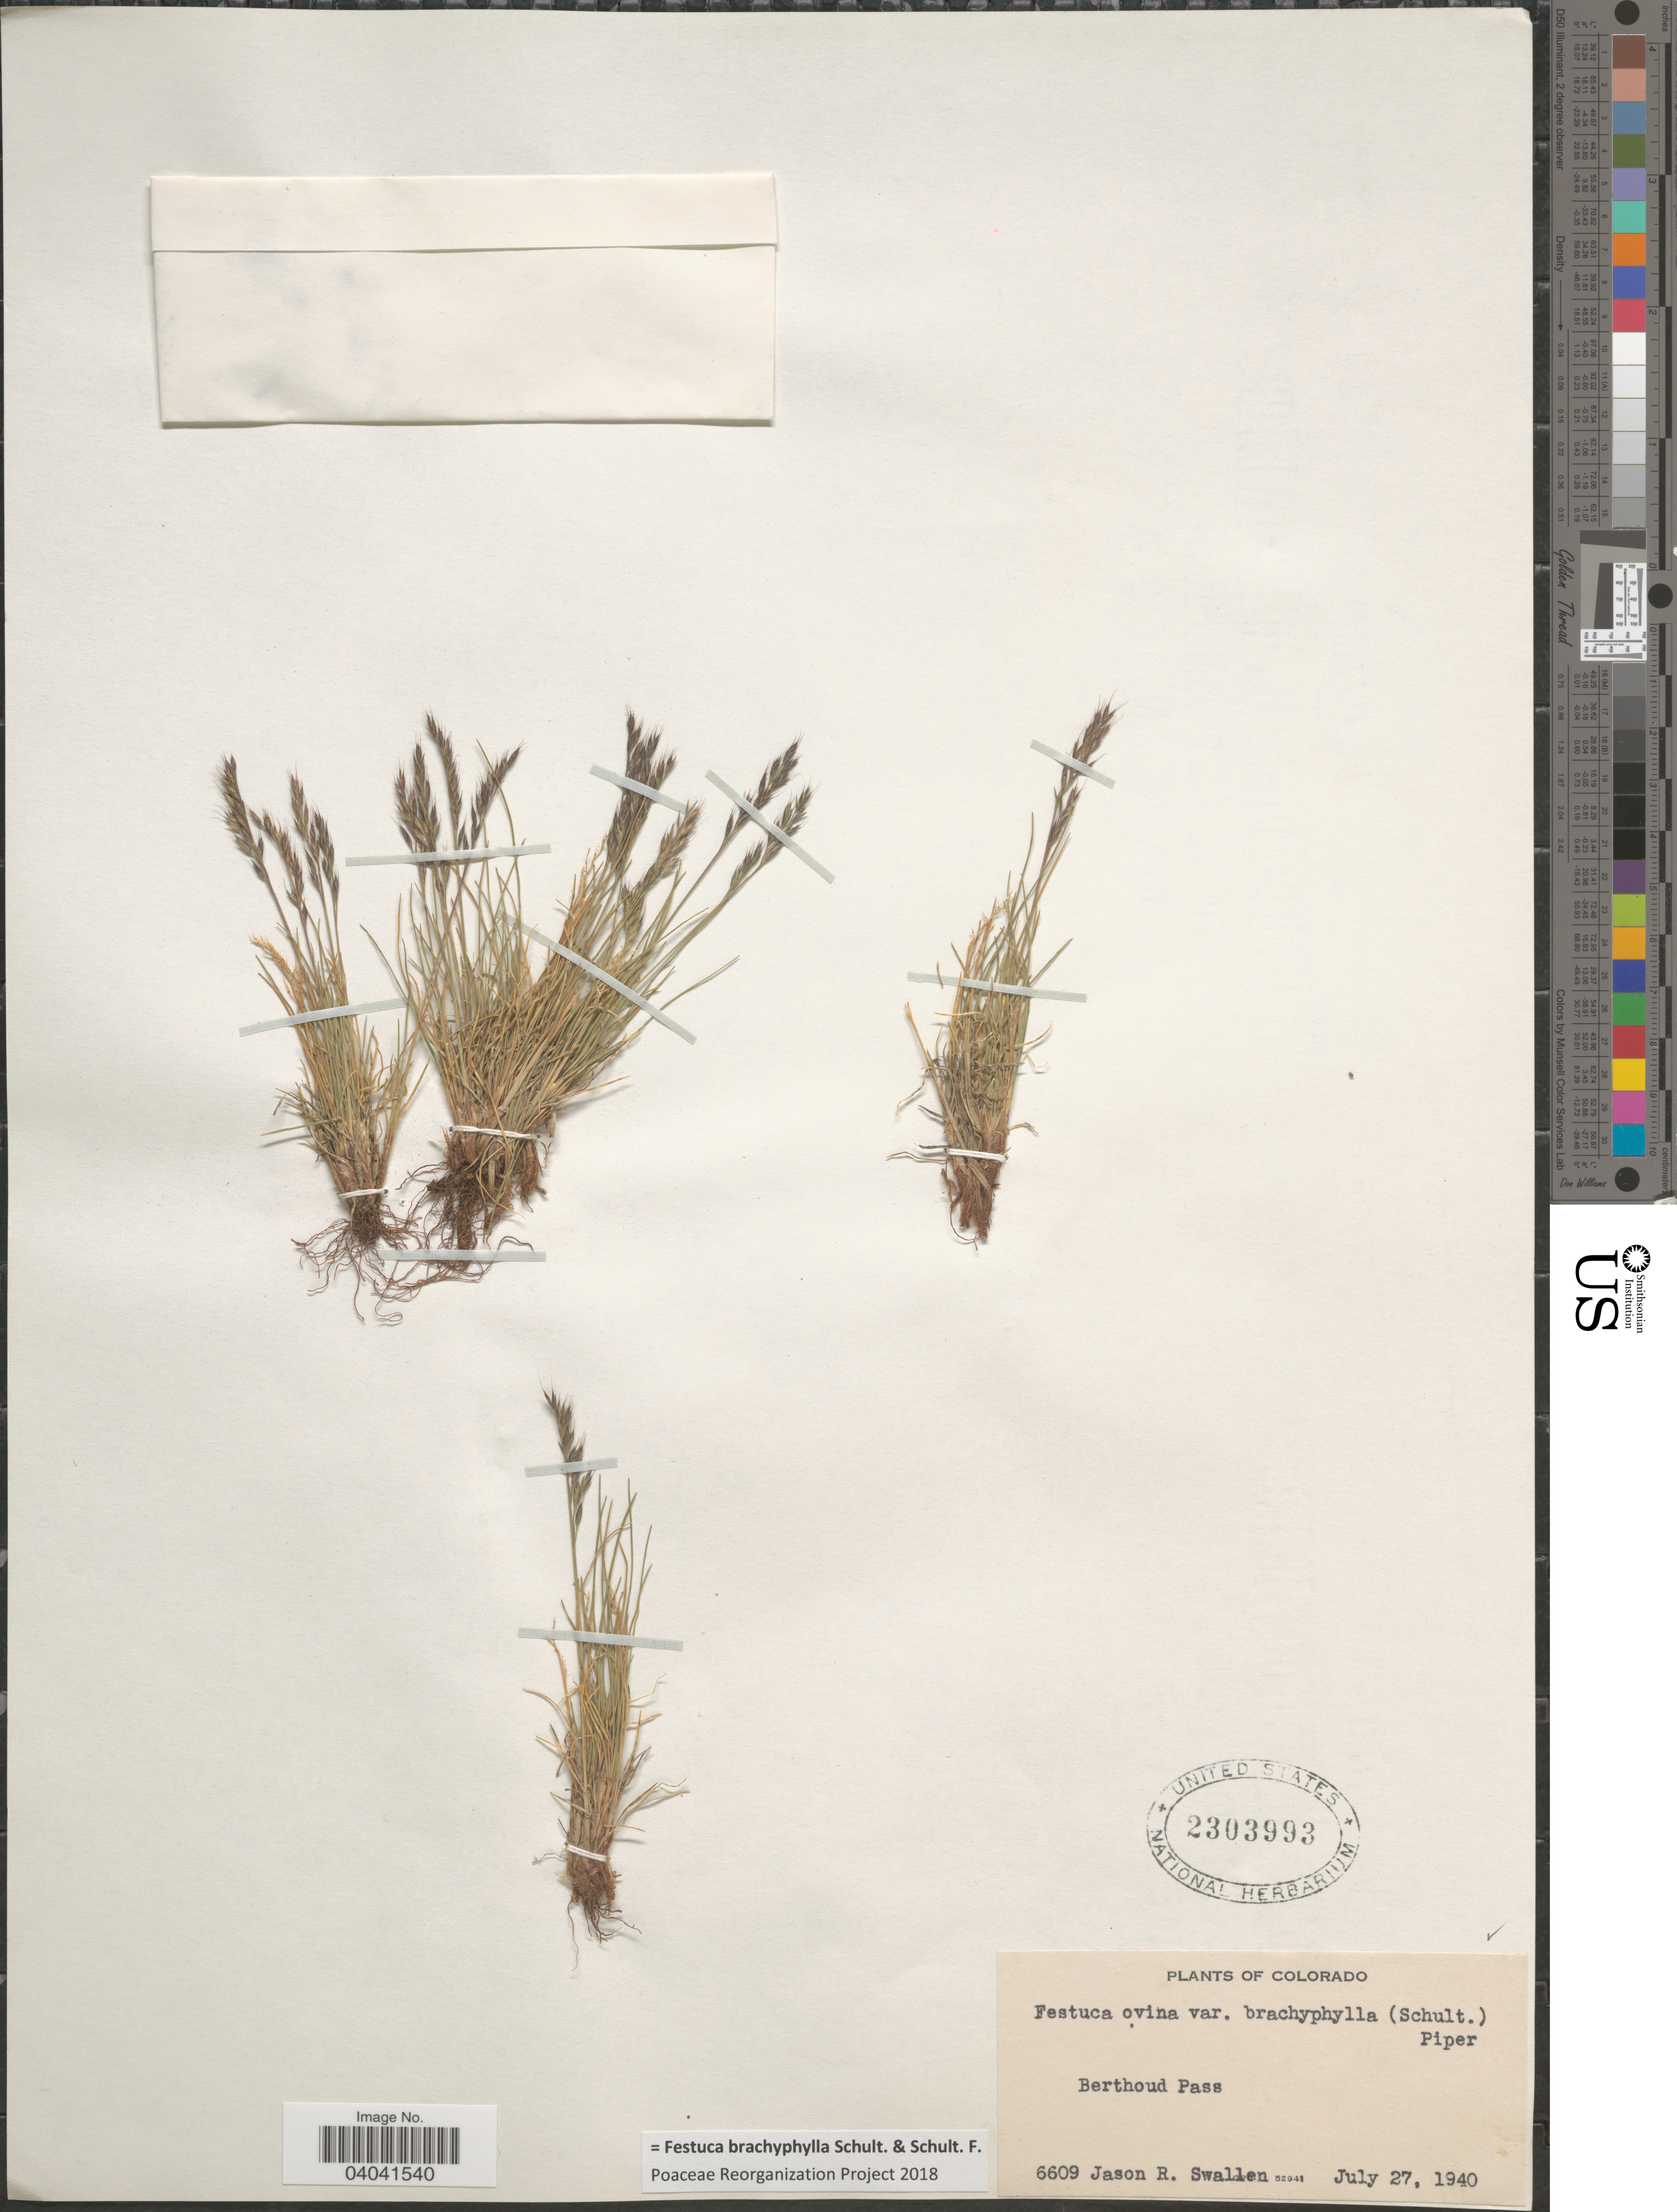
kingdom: Plantae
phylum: Tracheophyta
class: Liliopsida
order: Poales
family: Poaceae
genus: Festuca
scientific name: Festuca brachyphylla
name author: Schult. & Schult. f.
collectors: J. R. Swallen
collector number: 6609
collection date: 1940-07-27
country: United States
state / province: Colorado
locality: Berthoud Pass.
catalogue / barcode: US 2303993